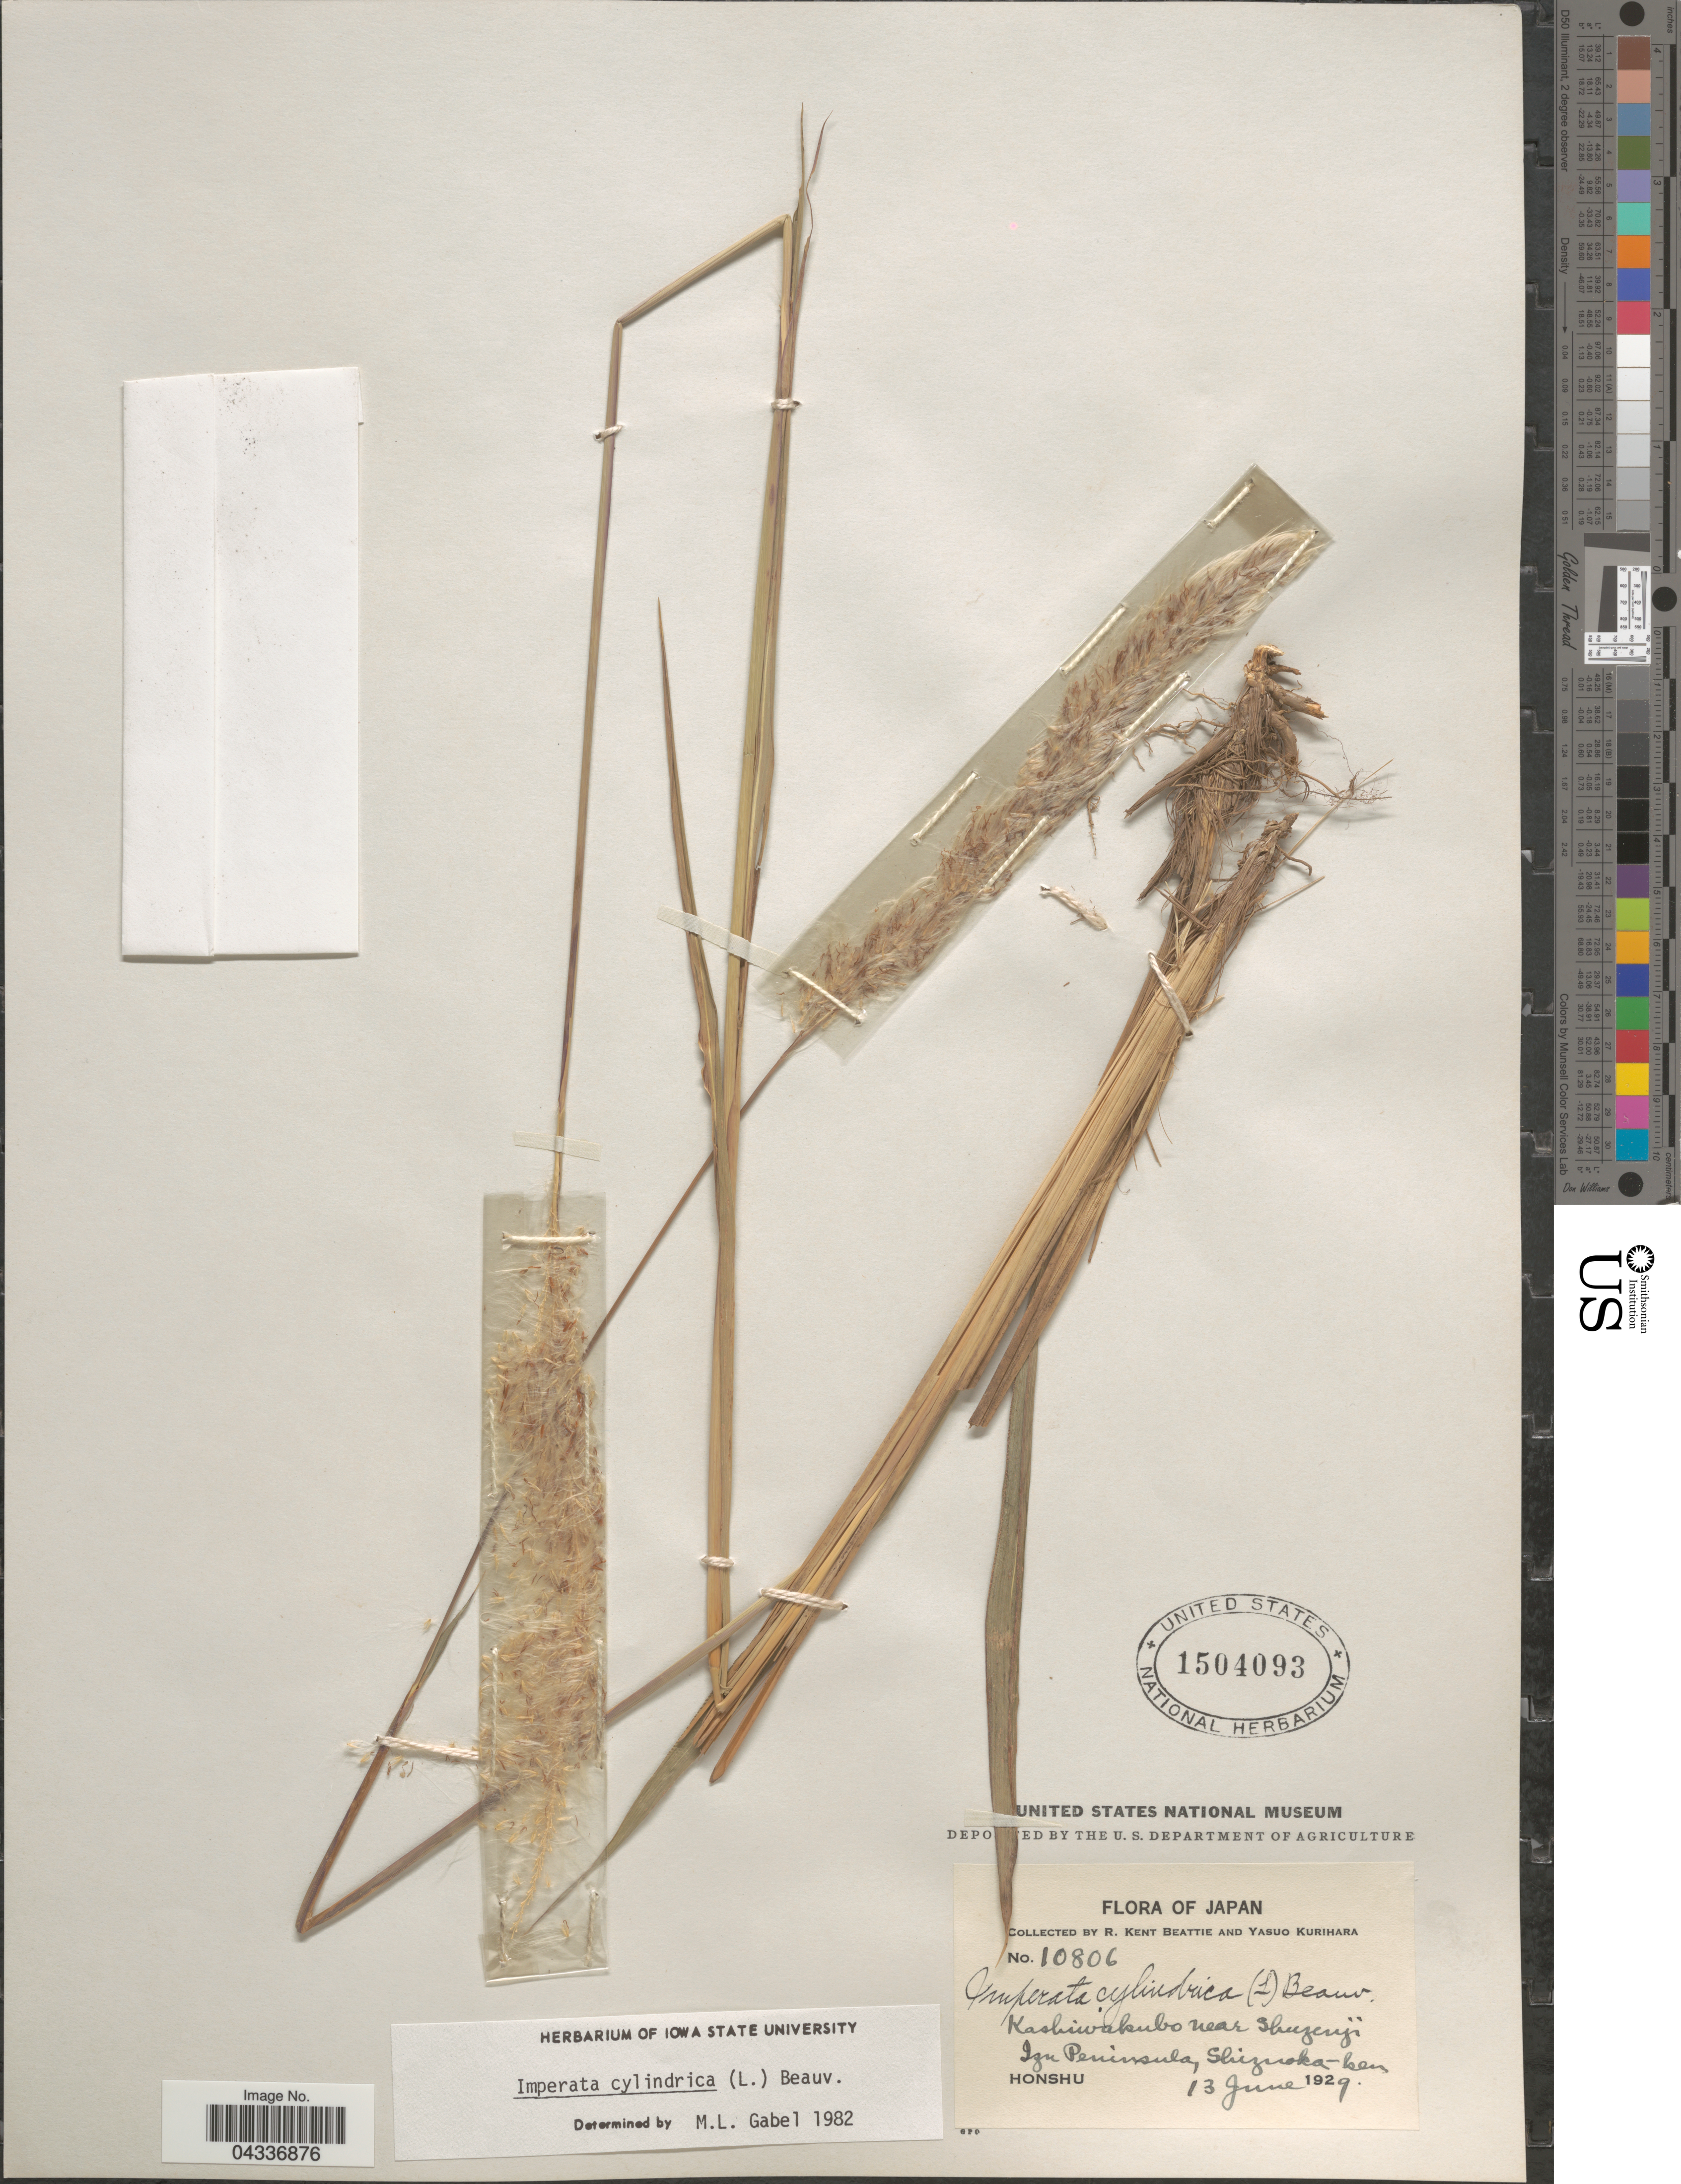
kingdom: Plantae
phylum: Tracheophyta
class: Liliopsida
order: Poales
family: Poaceae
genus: Imperata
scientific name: Imperata cylindrica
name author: (L.) P. Beauv.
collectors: R. K. Beattie & Y. Kurihara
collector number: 10806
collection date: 1929-06-13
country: Japan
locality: Kashiwakubo near Shuzenji Izu Peninsula, Shizuoka-ken. Honshu.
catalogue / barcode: US 1504093